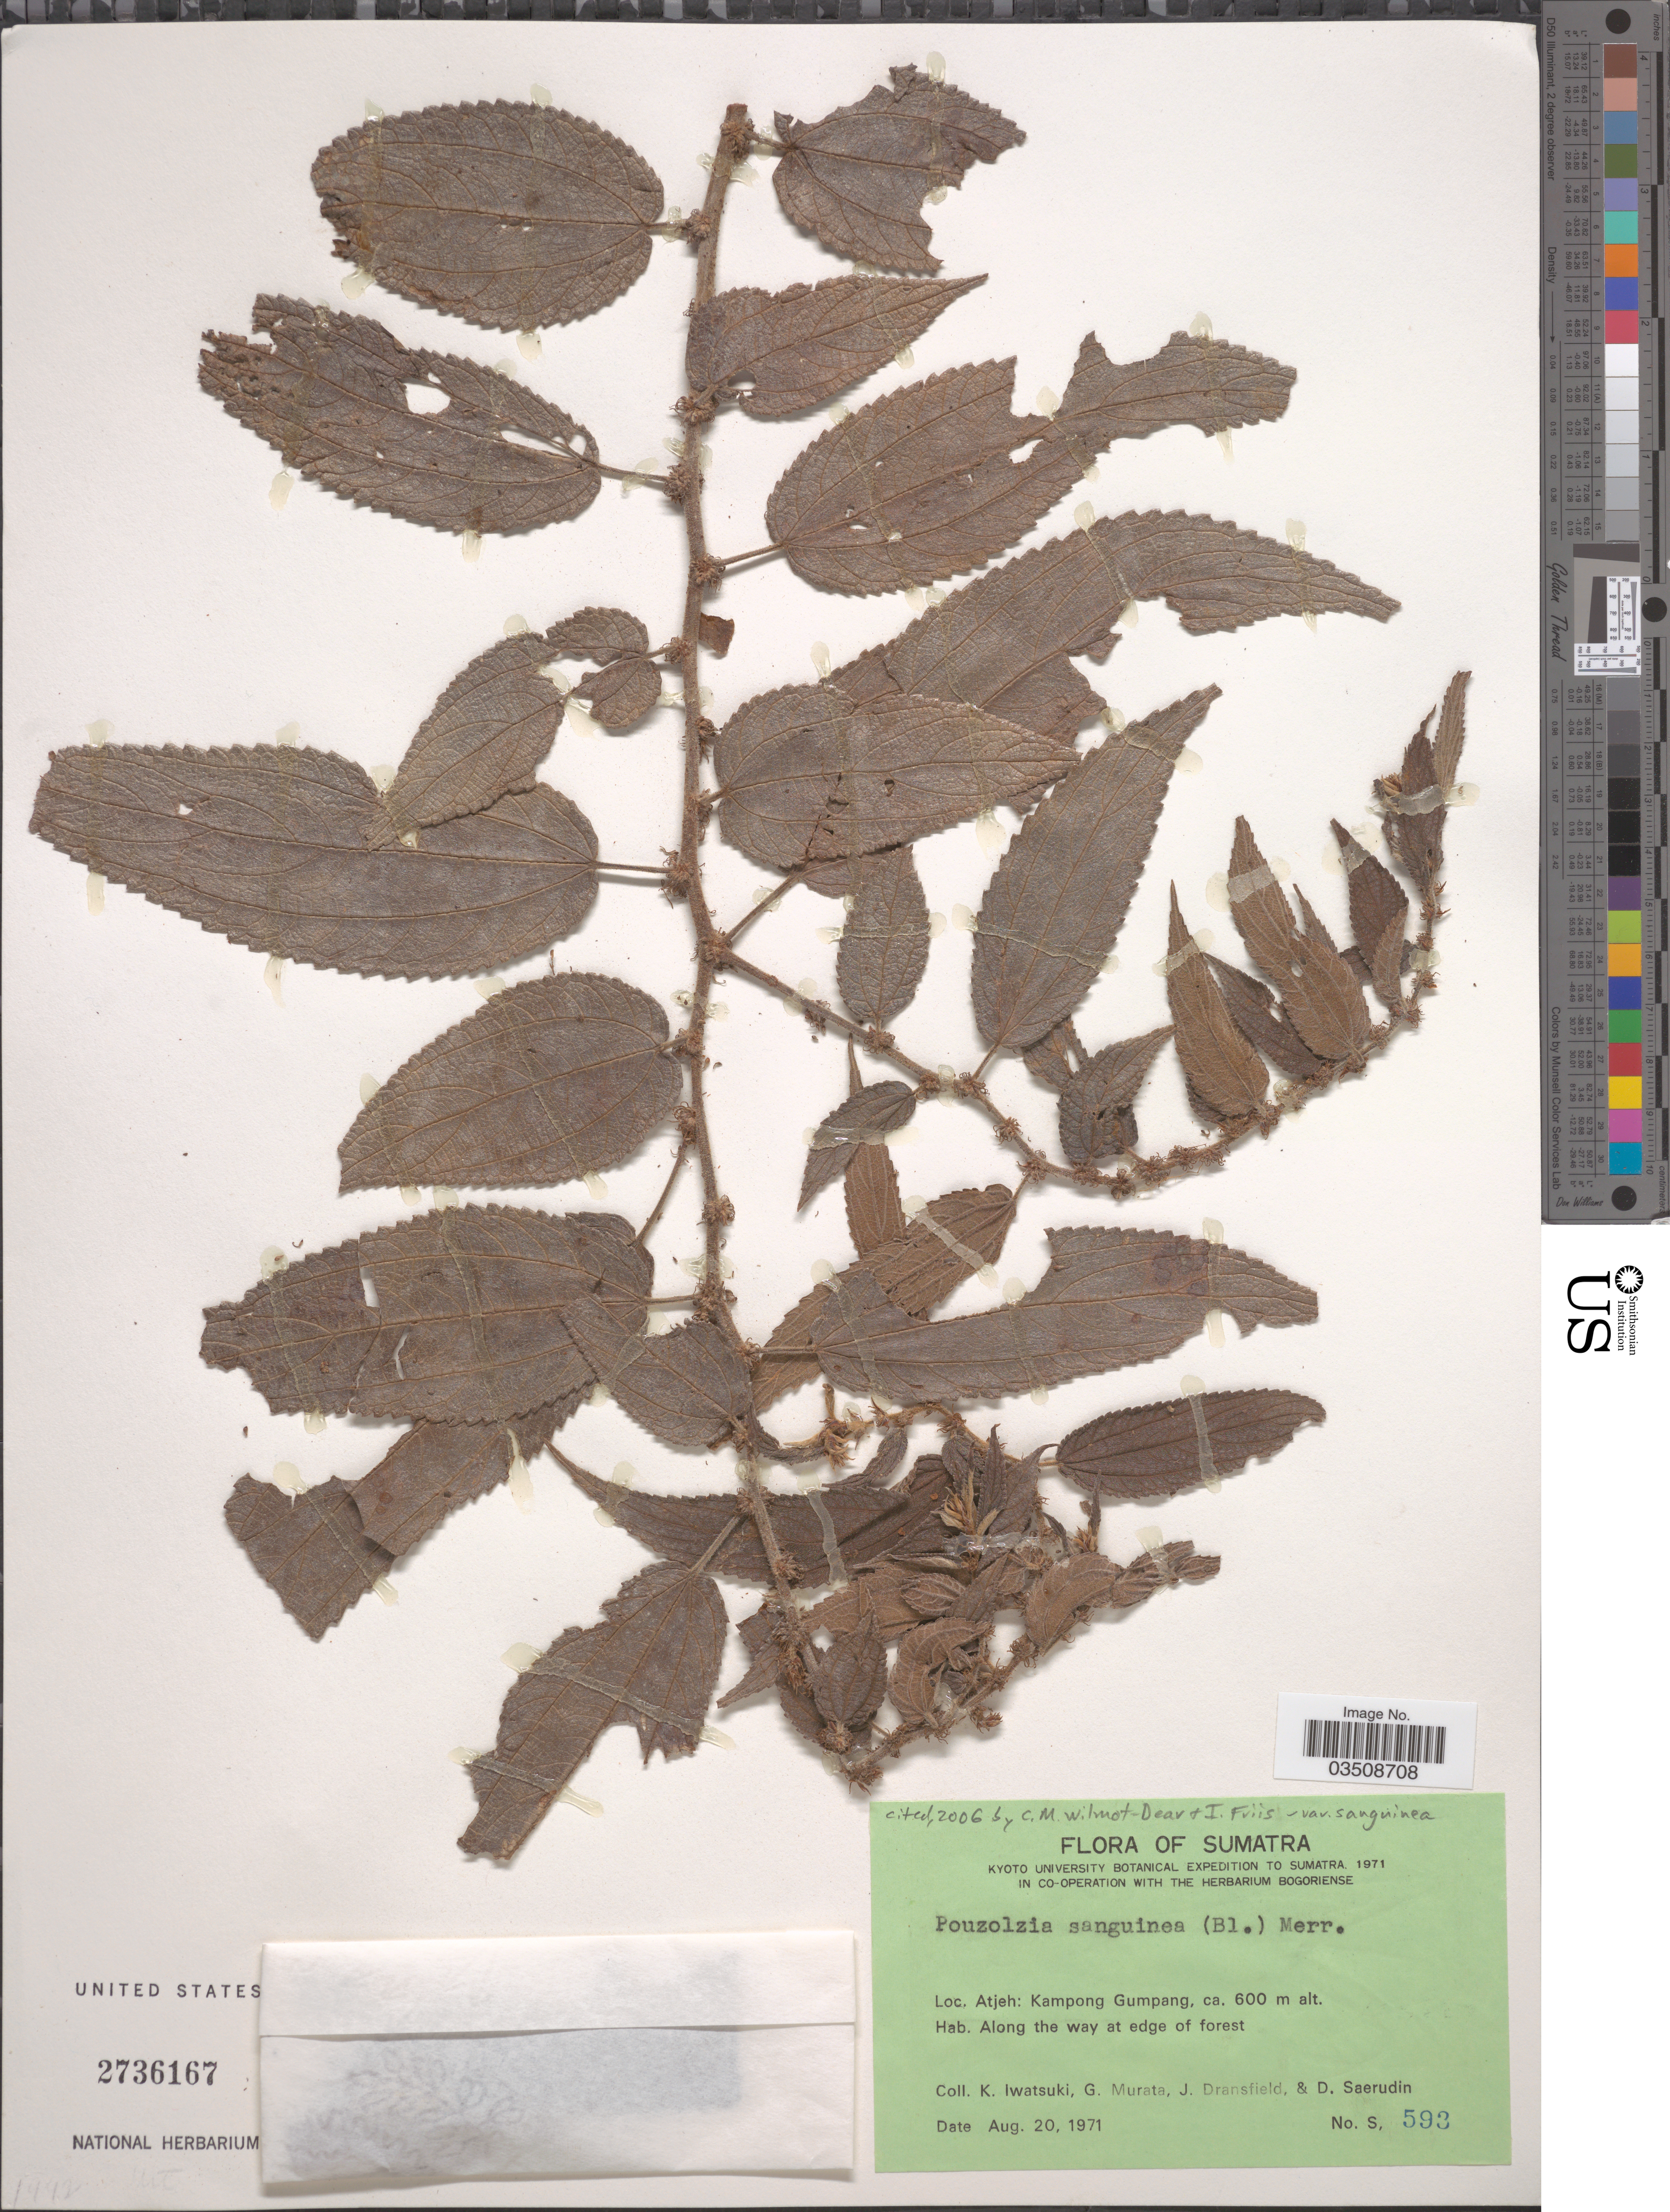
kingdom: Plantae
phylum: Tracheophyta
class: Magnoliopsida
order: Rosales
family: Urticaceae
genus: Pouzolzia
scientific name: Pouzolzia sanguinea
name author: (Blume) Merr.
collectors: K. Iwatsuki, G. Murata, J. Dransfield & D. Saerudin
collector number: S593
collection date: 1971-08-20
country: Indonesia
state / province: Sumatra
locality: Atjeh: Kampong Gumpang. Along the way at edge of forest.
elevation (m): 600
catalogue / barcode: US 2736167